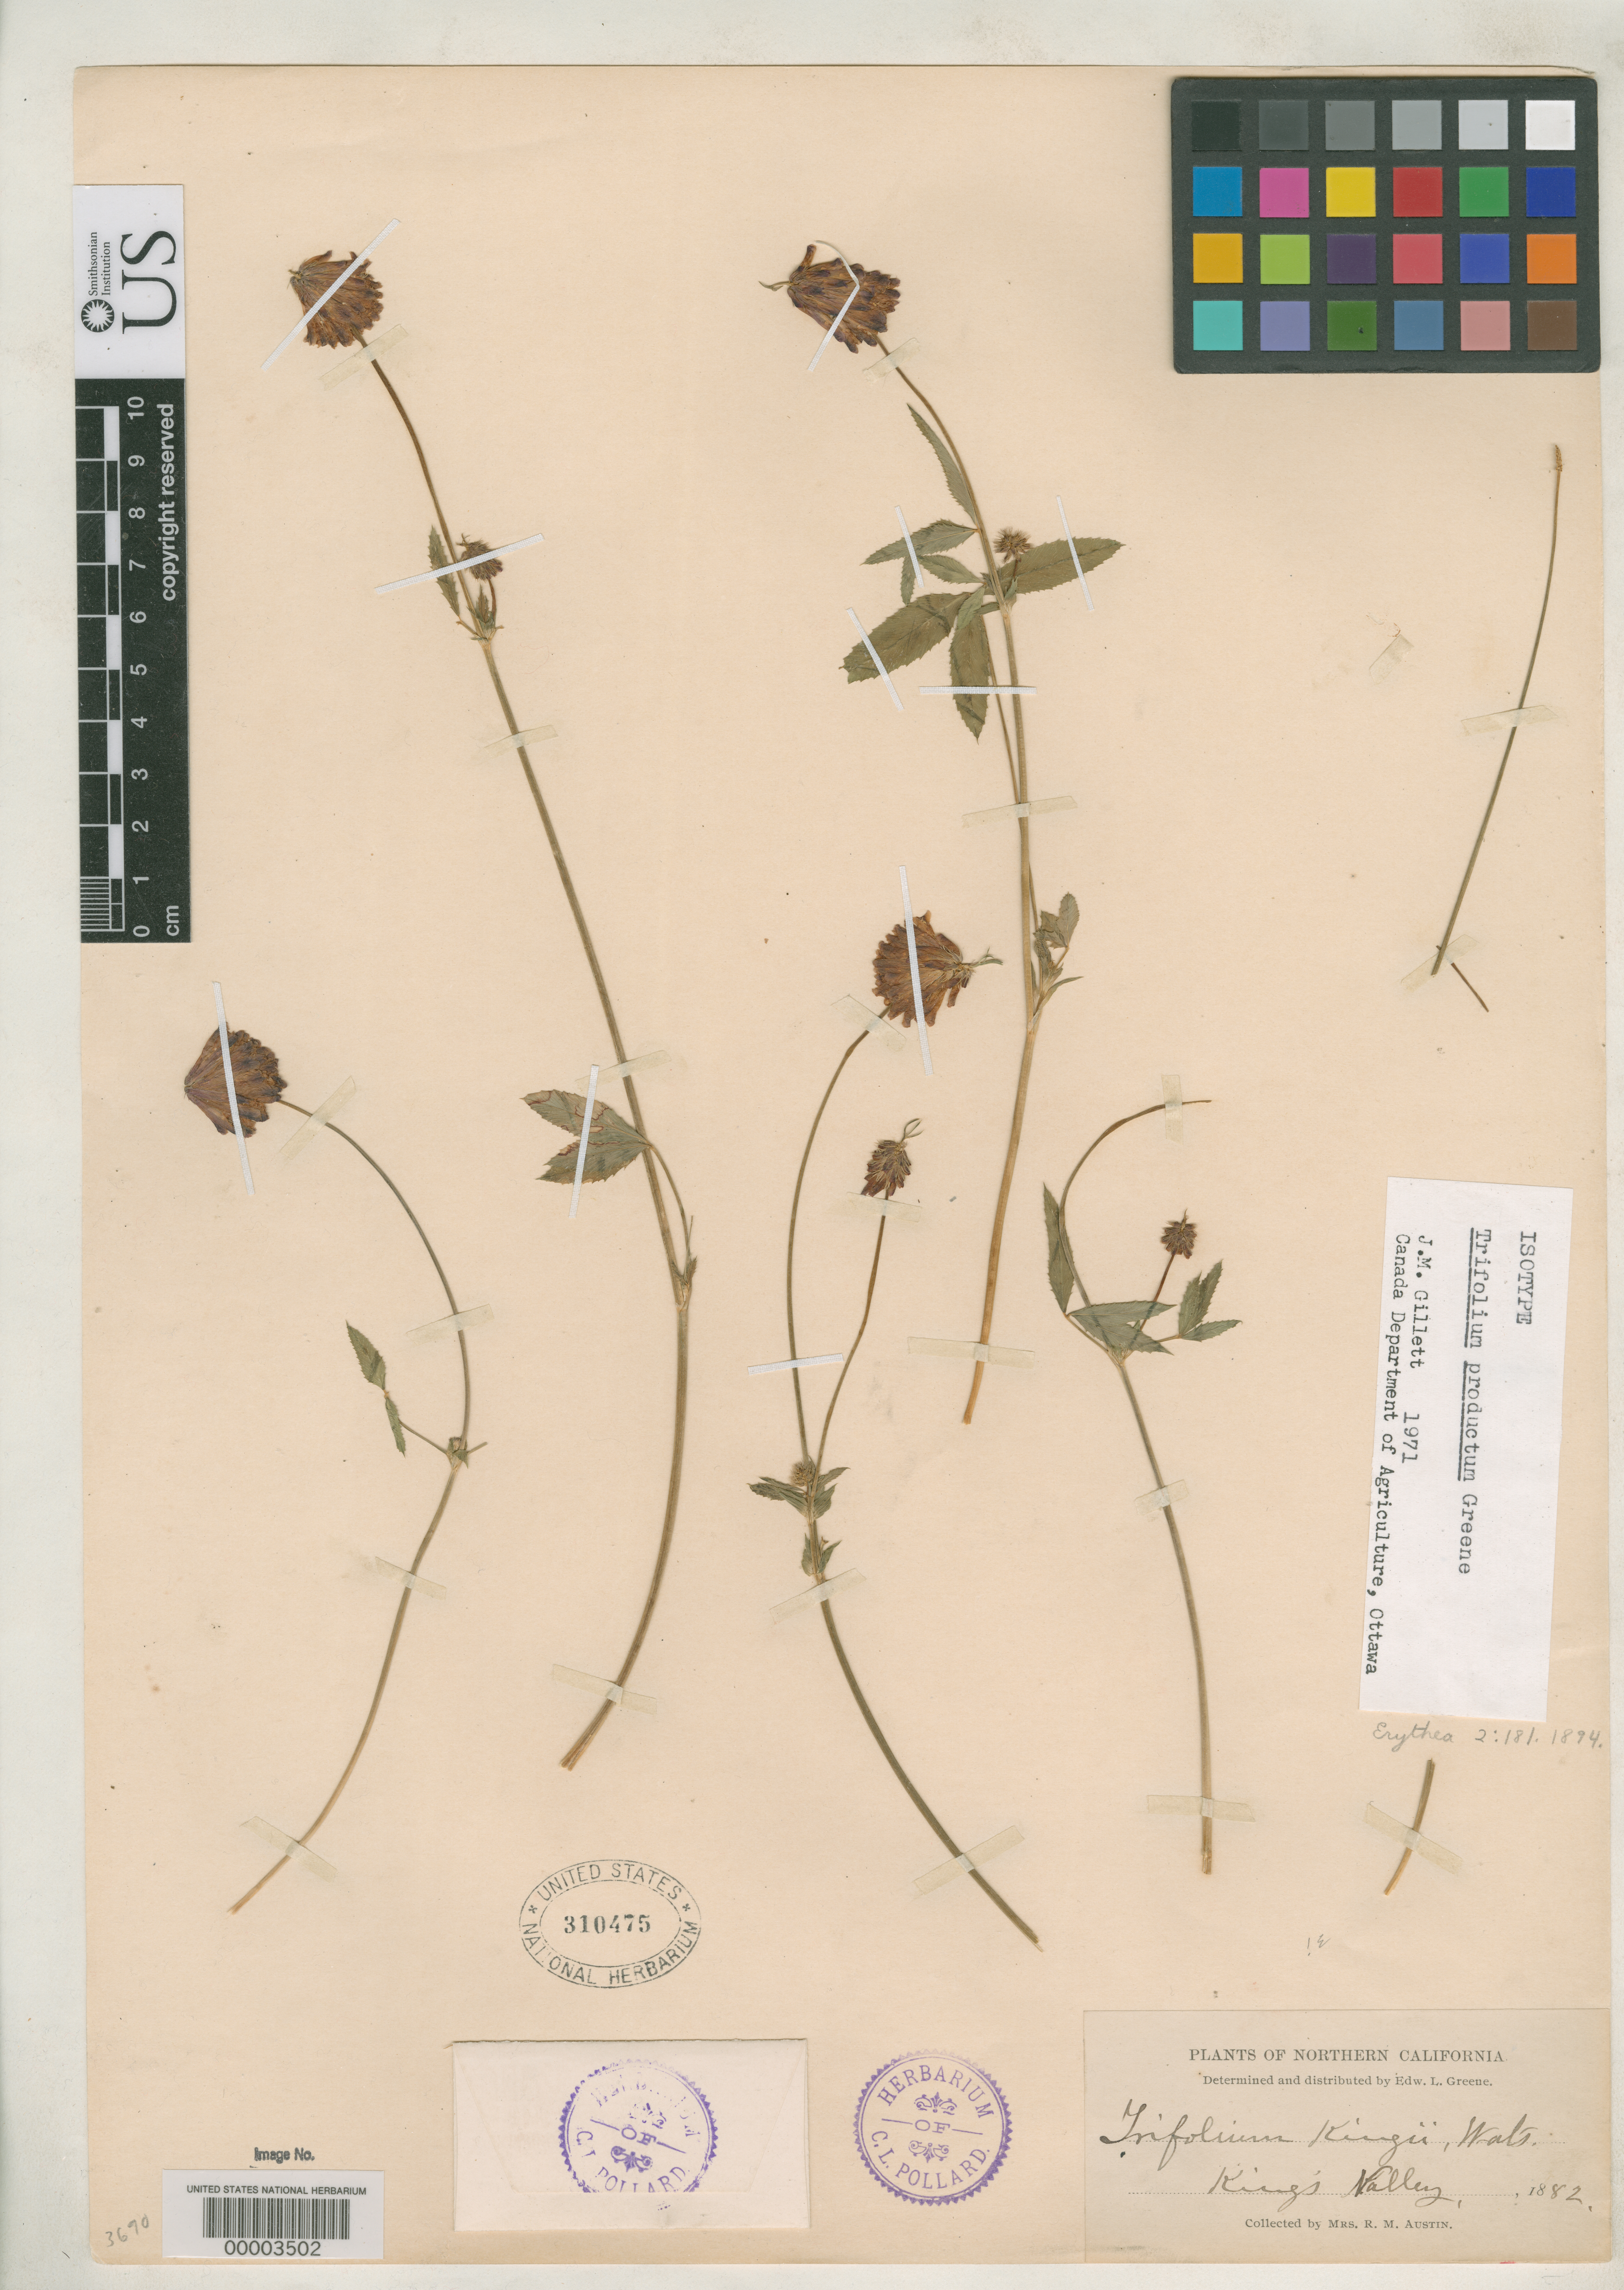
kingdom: Plantae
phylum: Tracheophyta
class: Magnoliopsida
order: Fabales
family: Fabaceae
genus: Trifolium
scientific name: Trifolium productum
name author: Greene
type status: Isotype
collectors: R. Austin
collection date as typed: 1882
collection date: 1882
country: United States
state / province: California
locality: King's Valley.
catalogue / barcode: US 310475